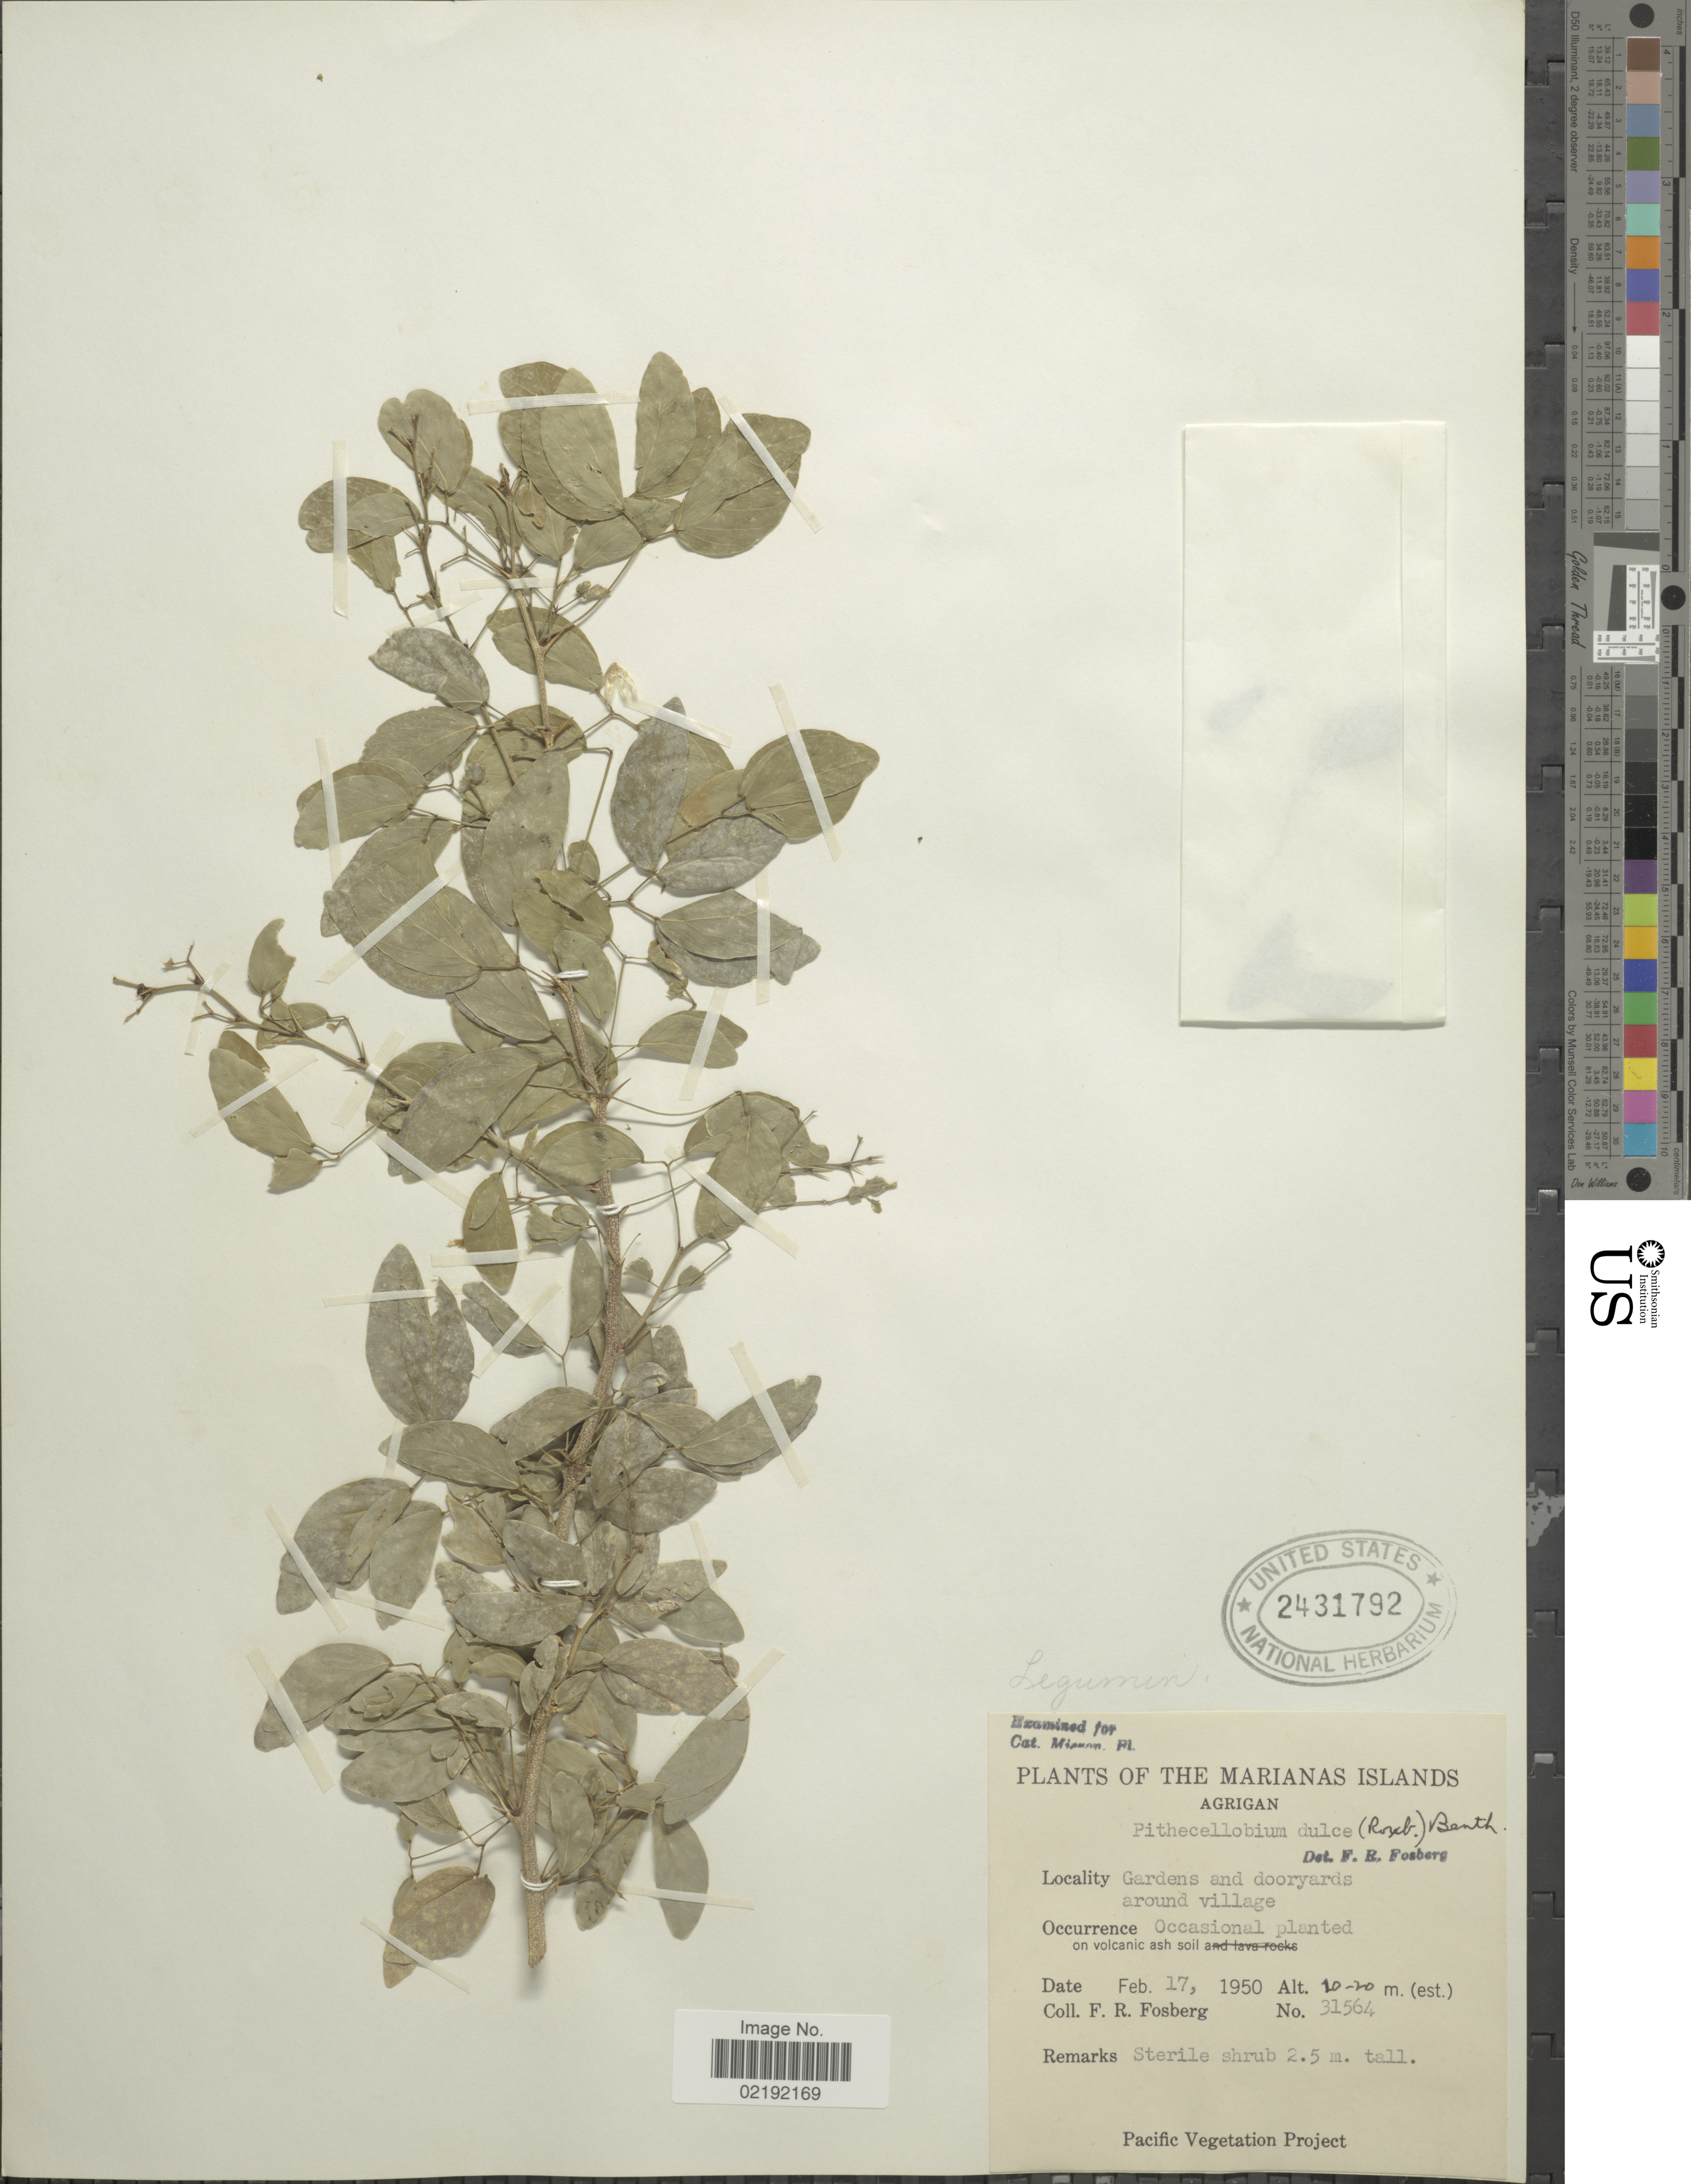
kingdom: Plantae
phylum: Tracheophyta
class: Magnoliopsida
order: Fabales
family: Fabaceae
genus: Pithecellobium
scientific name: Pithecellobium dulce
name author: (Roxb.) Benth.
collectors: F. R. Fosberg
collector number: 31564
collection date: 1950-02-17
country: Northern Mariana Islands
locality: Marianas Islands. Agrigan. Gardens and dooryards around village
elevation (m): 10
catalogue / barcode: US 2431792